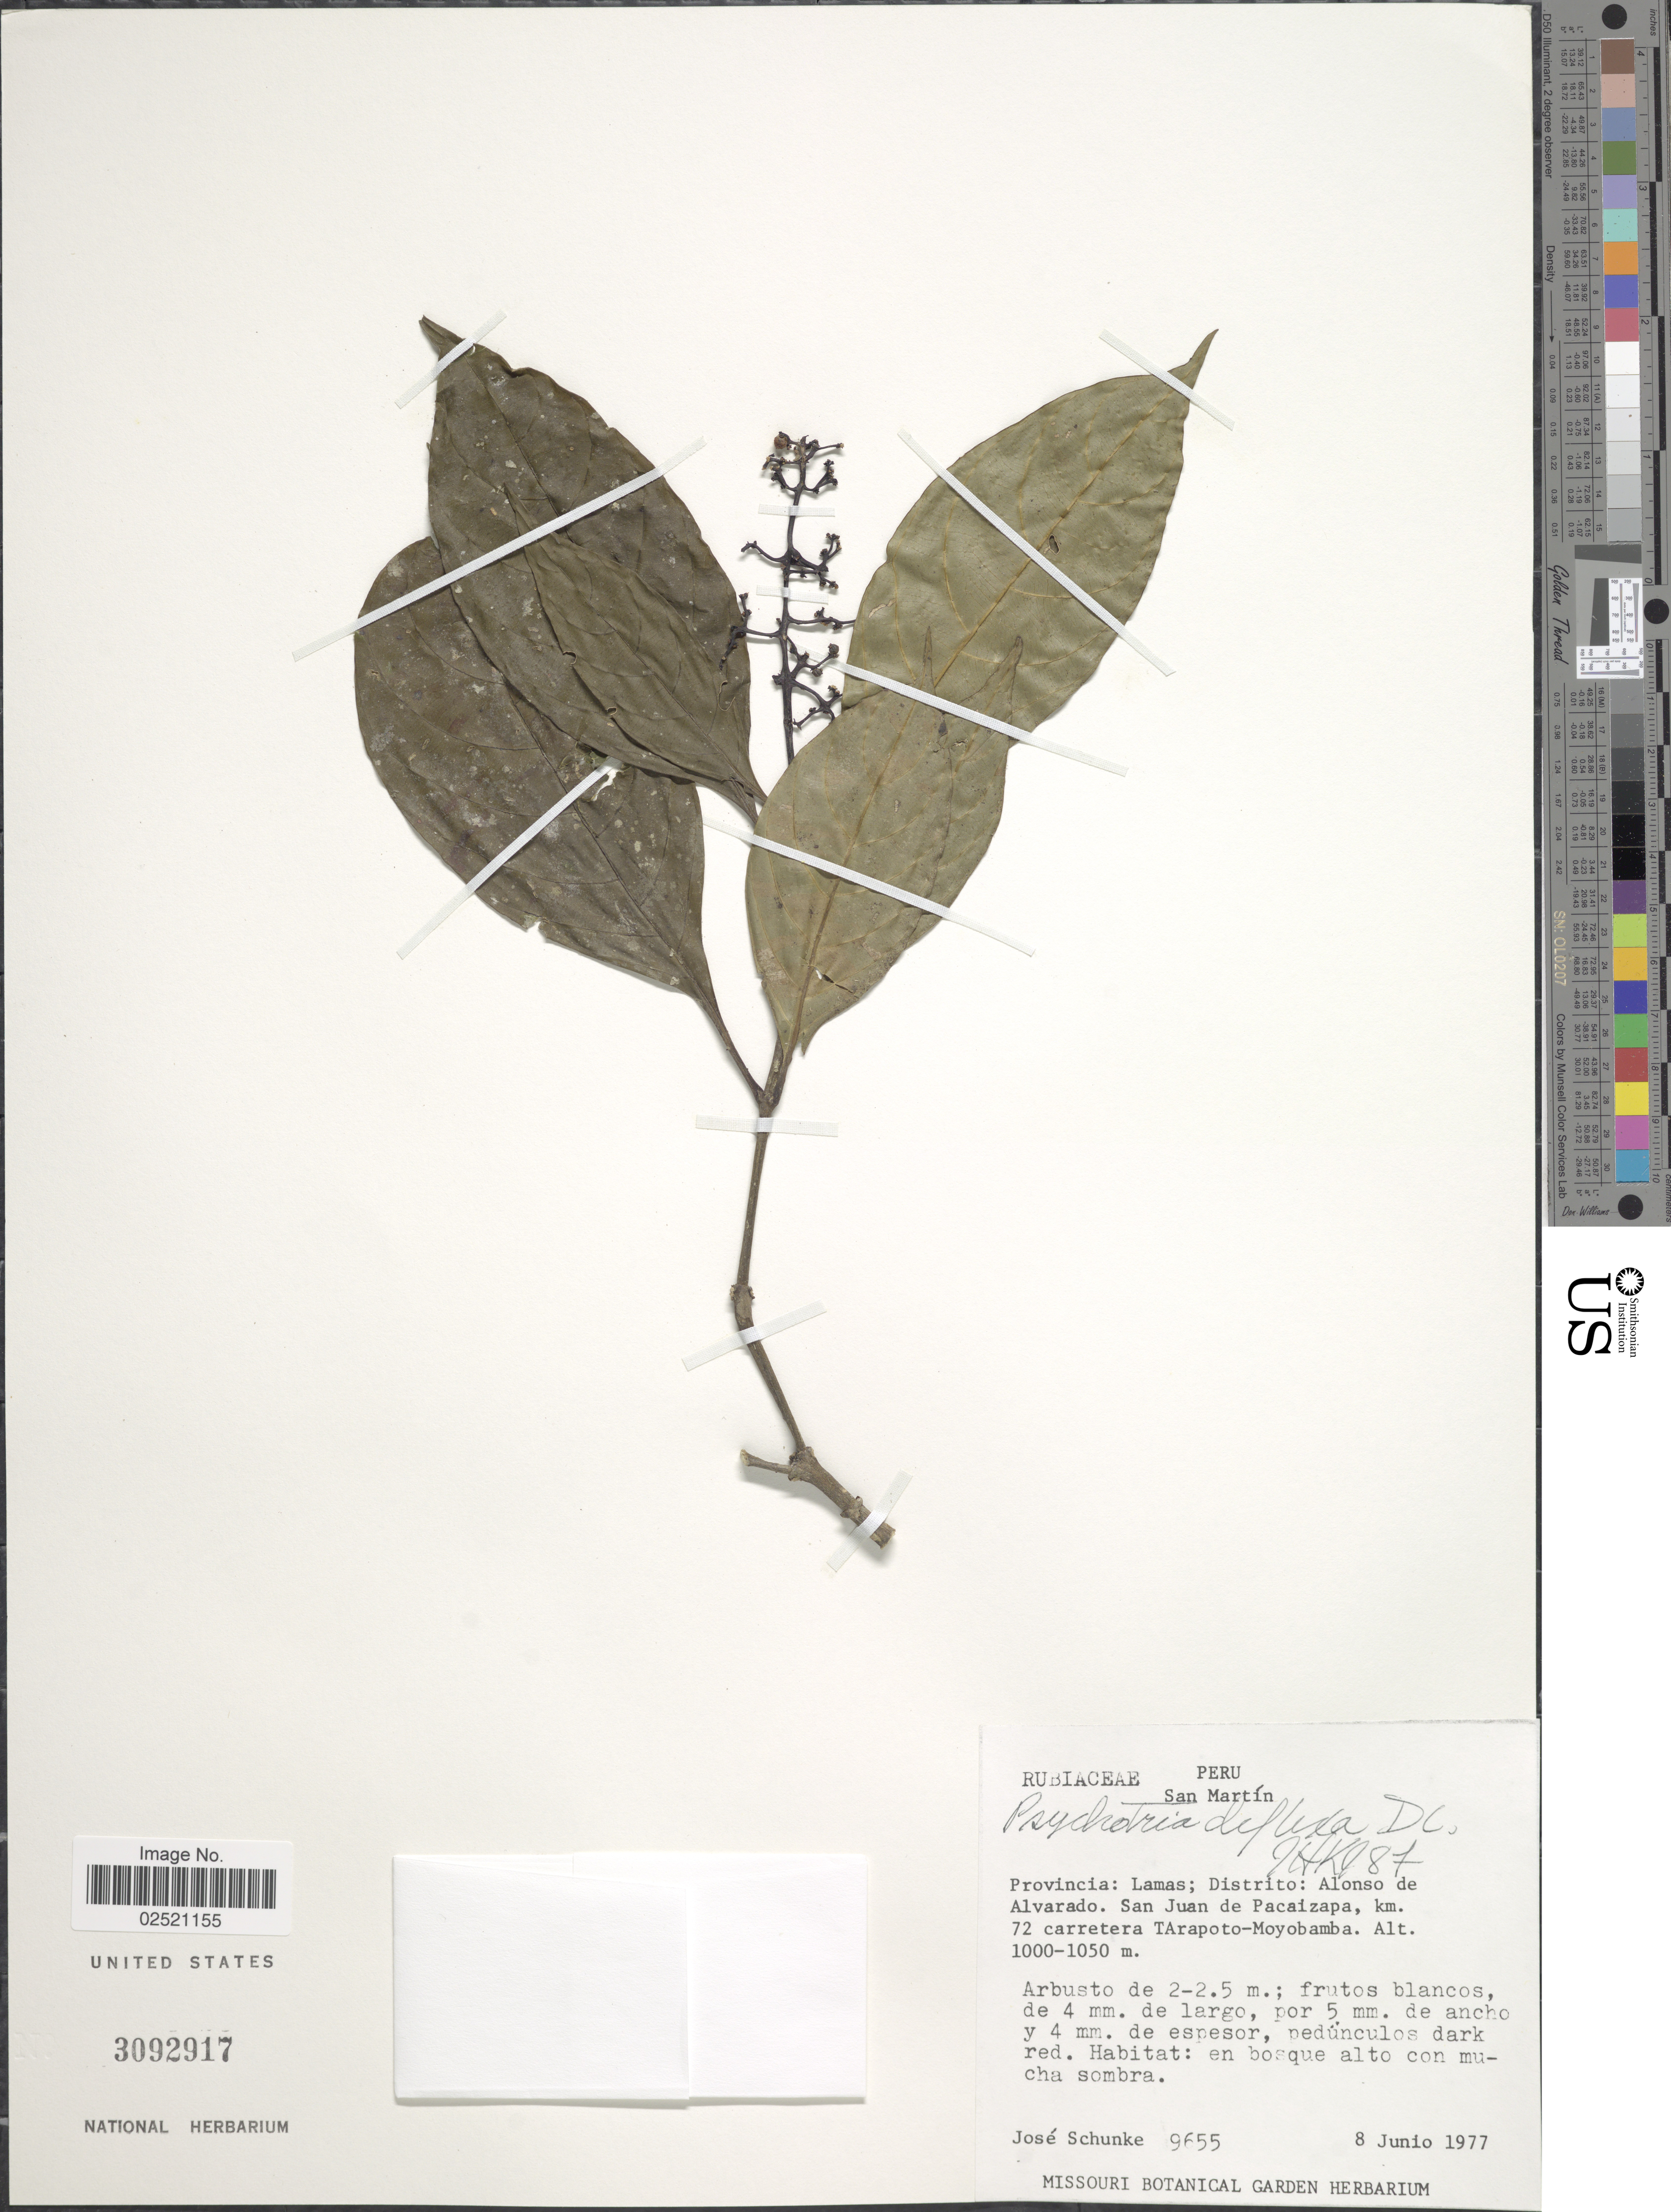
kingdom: Plantae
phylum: Tracheophyta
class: Magnoliopsida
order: Gentianales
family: Rubiaceae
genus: Psychotria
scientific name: Psychotria deflexa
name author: DC.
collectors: J. M. Schunke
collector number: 9655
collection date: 1977-06-08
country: Peru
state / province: San Martín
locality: Provincia: Lamas; Distrito: Alonso de Alvarado, San Juan de Pacaizapa, km 72 carretera TArapoto-Moyobamba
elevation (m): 1000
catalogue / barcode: US 3092917